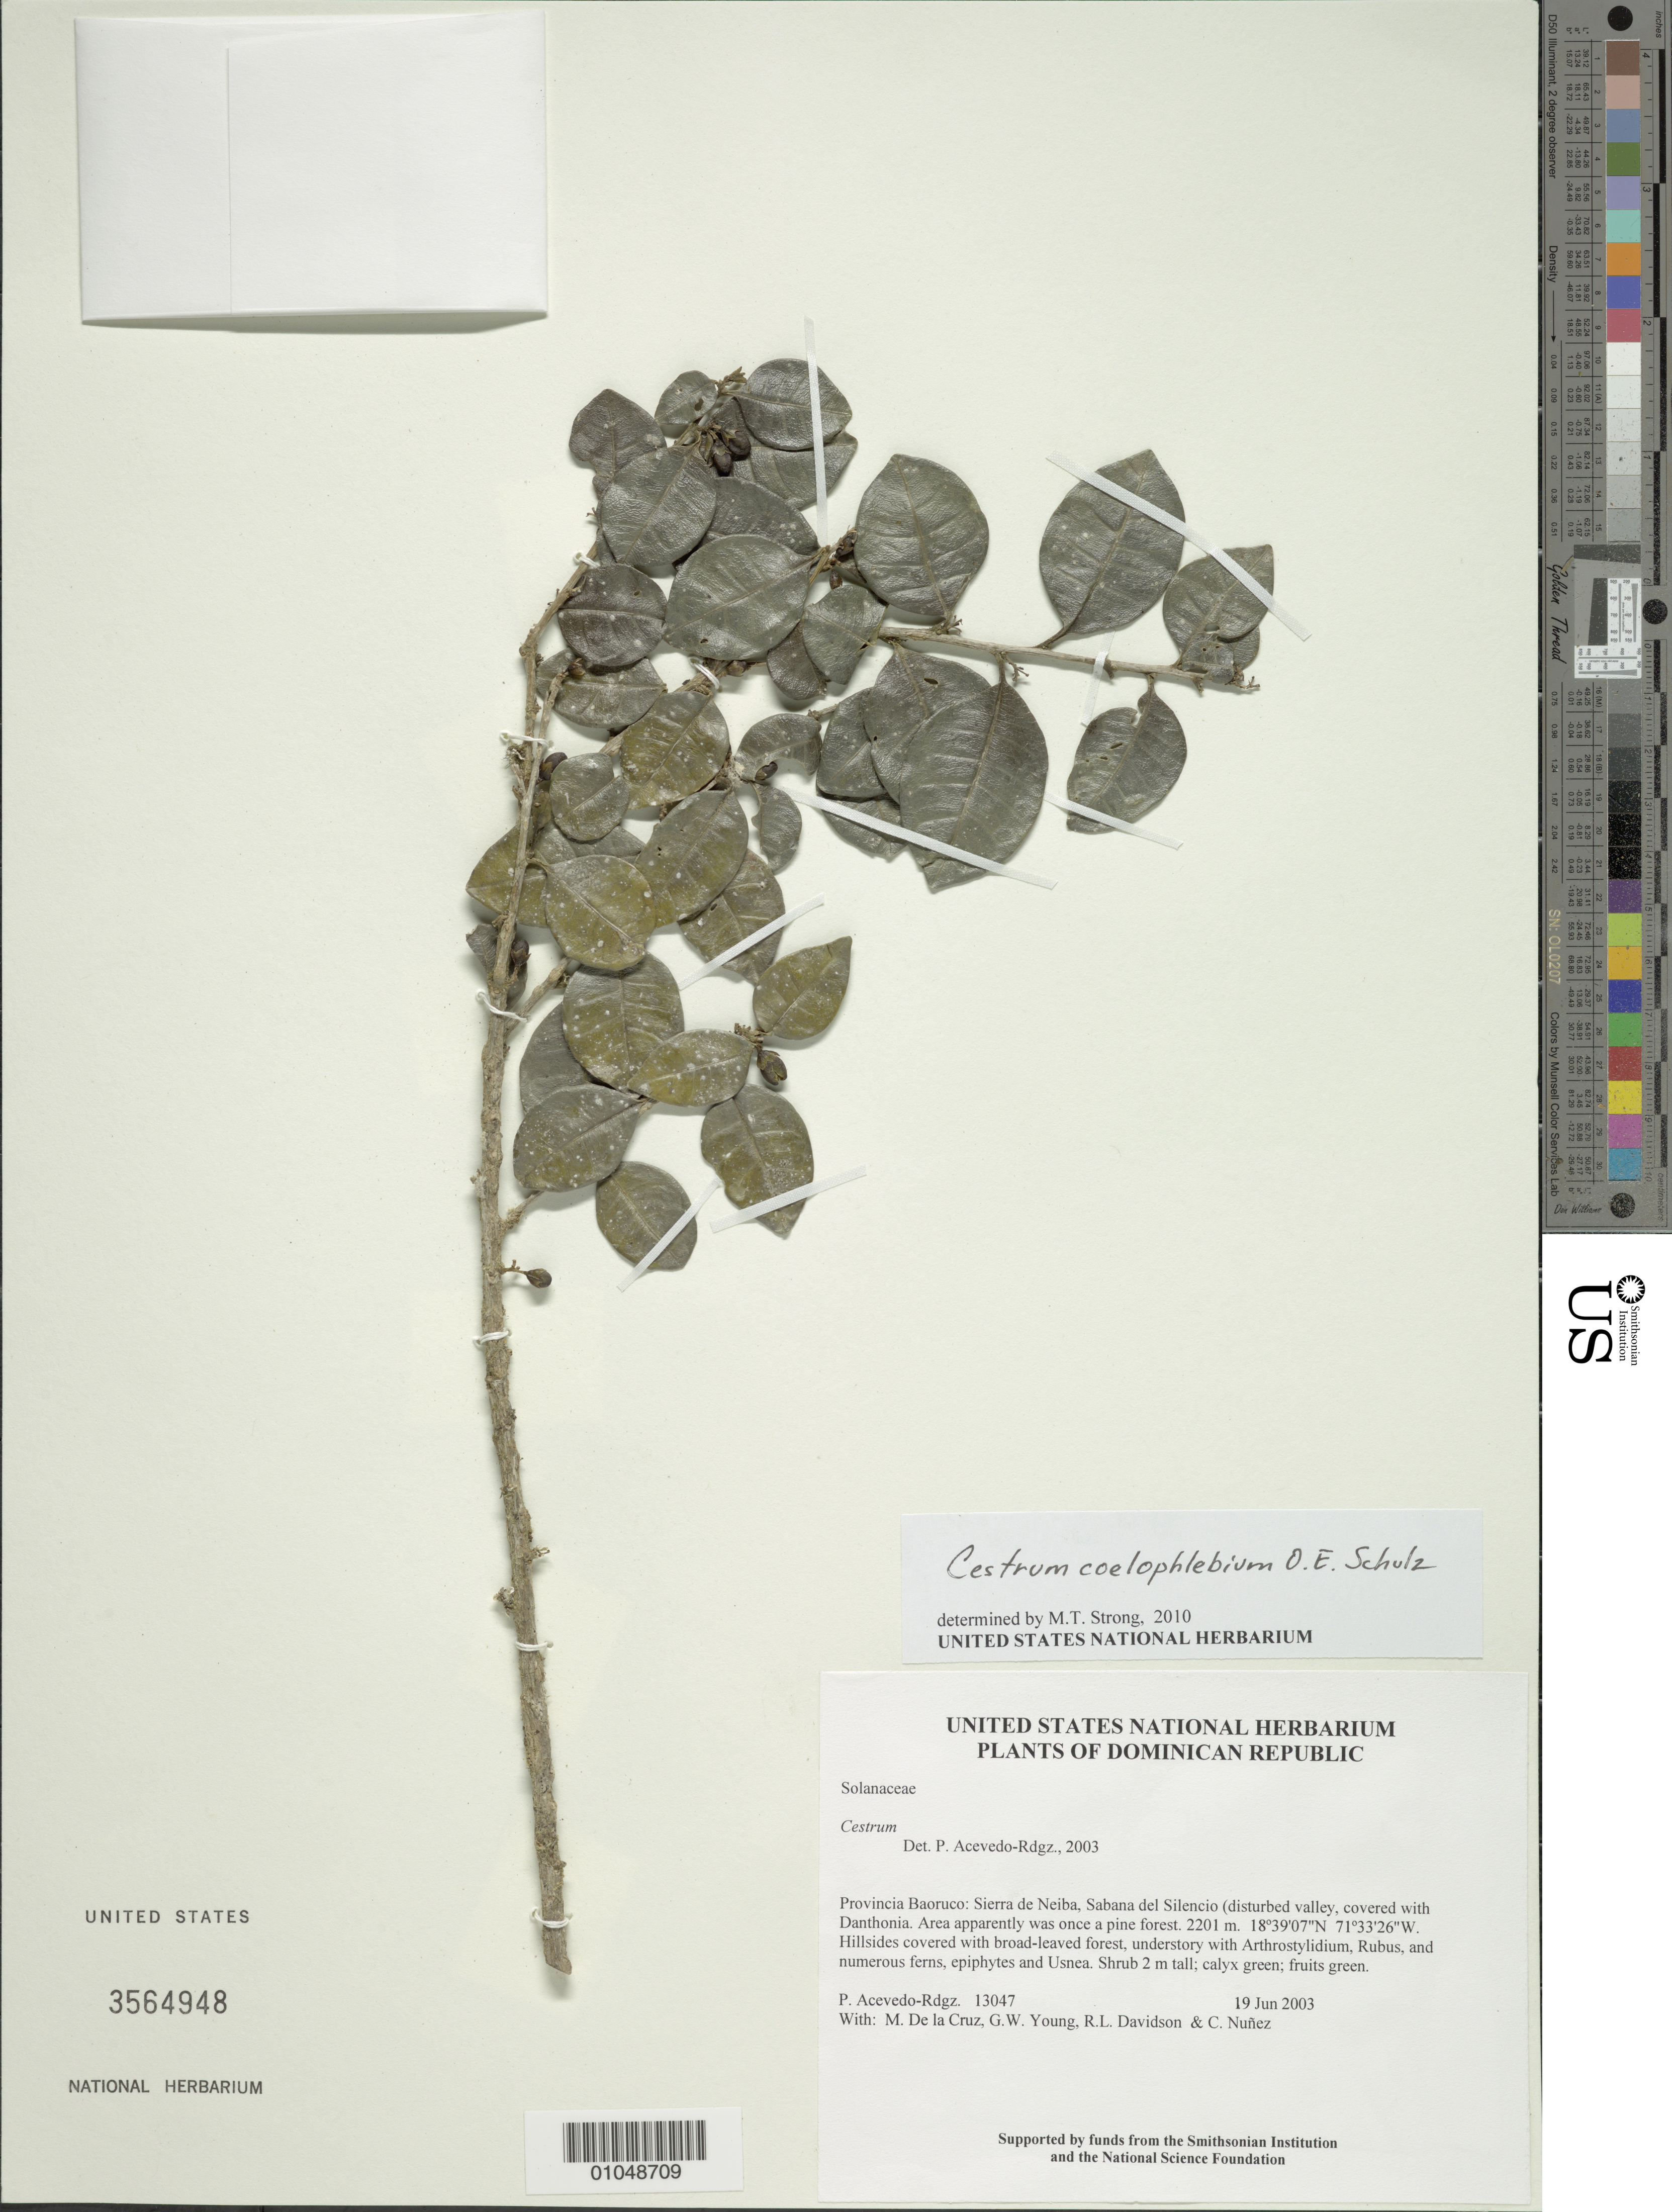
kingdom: Plantae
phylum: Tracheophyta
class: Magnoliopsida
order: Solanales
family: Solanaceae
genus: Cestrum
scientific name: Cestrum coelophlebium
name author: O.E. Schulz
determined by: Strong, M. T., (US), Smithsonian Institution - National Museum of Natural History (UNITED STATES)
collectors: P. Acevedo-Rodr., M. de la Cruz, J. Rawlins, G. Young, R. Davidson & C. Nunez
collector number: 13047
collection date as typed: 19 Jun 2003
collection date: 2003-06-19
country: Dominican Republic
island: Hispaniola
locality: Provincia Baoruco: Sierra de Neiba, Sabana del Silencio (disturbed valley, covered with Danthonia. Area apparently was once a pine forest.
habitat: Hillsides covered with broad-leaved forest, understory with Arthrostylidium, Rubus, and numerous ferns, epiphytes and Usnea.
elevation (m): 2201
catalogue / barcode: US 3564948